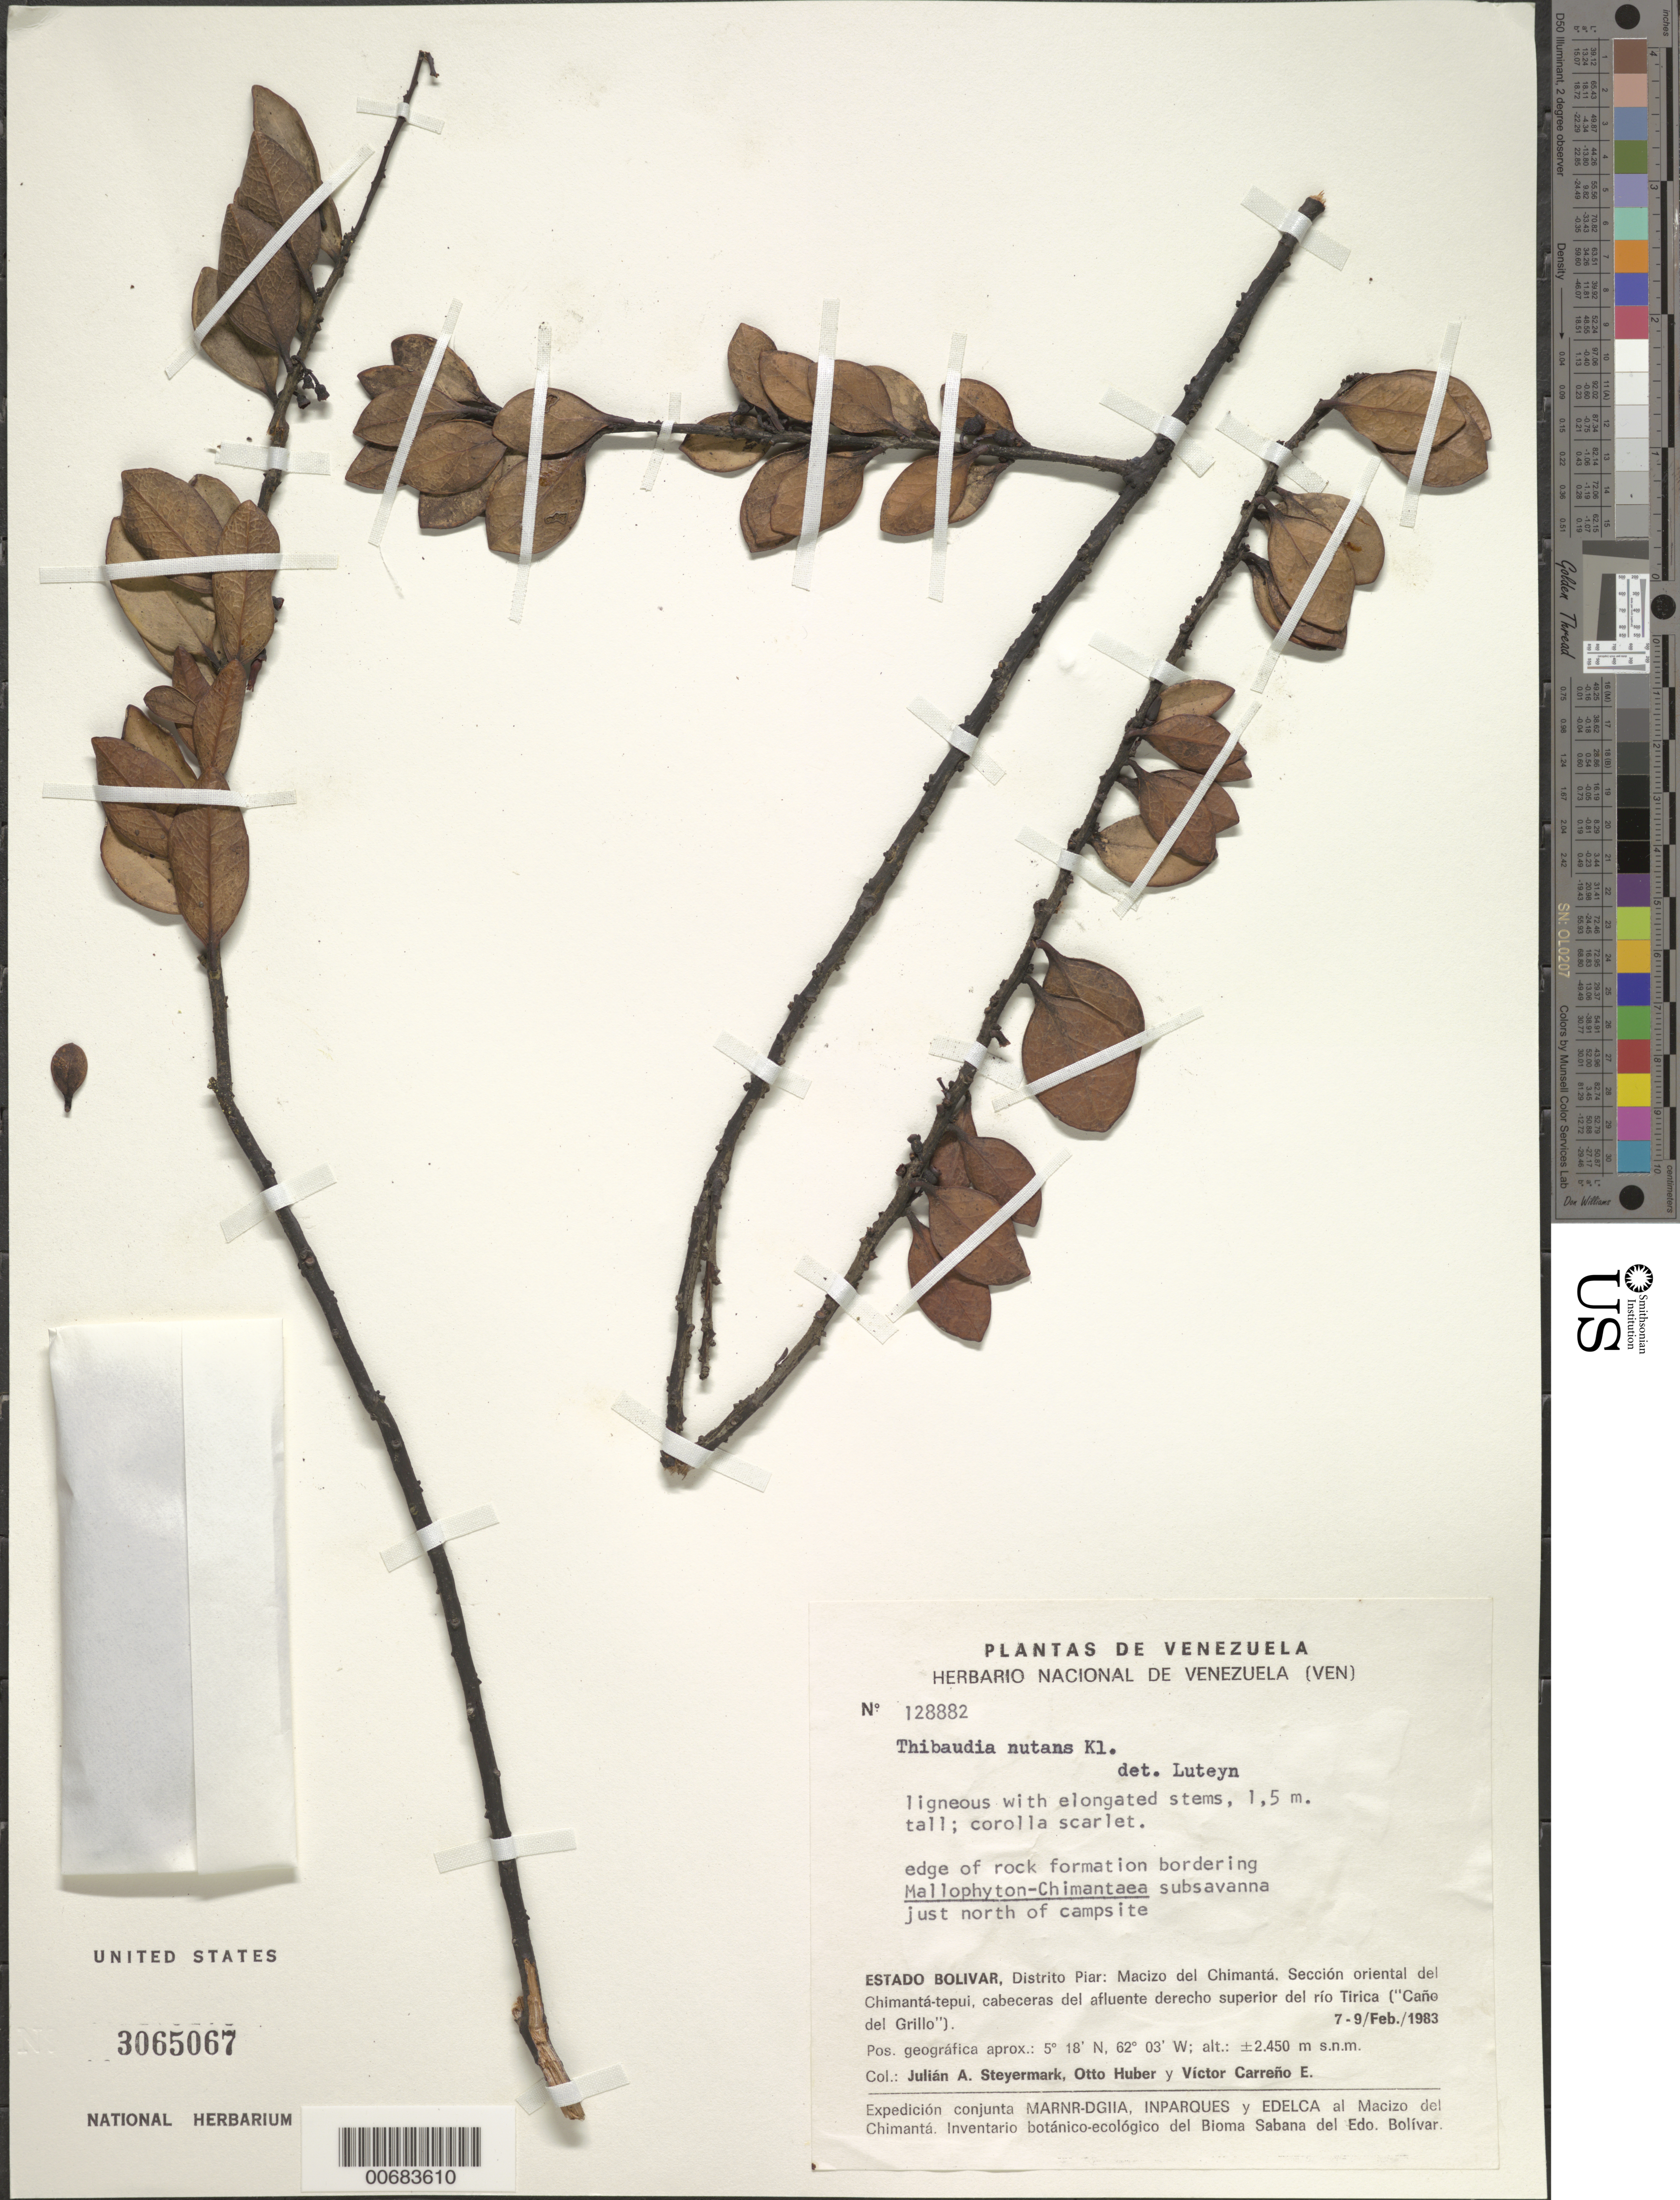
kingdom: Plantae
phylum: Tracheophyta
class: Magnoliopsida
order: Ericales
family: Ericaceae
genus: Thibaudia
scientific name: Thibaudia nutans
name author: Klotzsch ex Mansf.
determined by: Luteyn, J. L.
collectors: J. Steyermark, O. Huber & V. Carreño E.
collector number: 128882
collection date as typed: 7-Feb-83 to 9-Feb-83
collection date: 1983-02-07/1983-02-09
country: Venezuela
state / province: Bolívar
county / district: Piar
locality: Macizo del Chimantá, sect. oriental del Chimantá-tepuí, cabeceras del afluente derecho superíor del Río Tirica (Caño del Grillo)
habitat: Edge of rock formation bordering savanna of Mallophyton & Chimantaea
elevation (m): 2450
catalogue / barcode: US 3065067